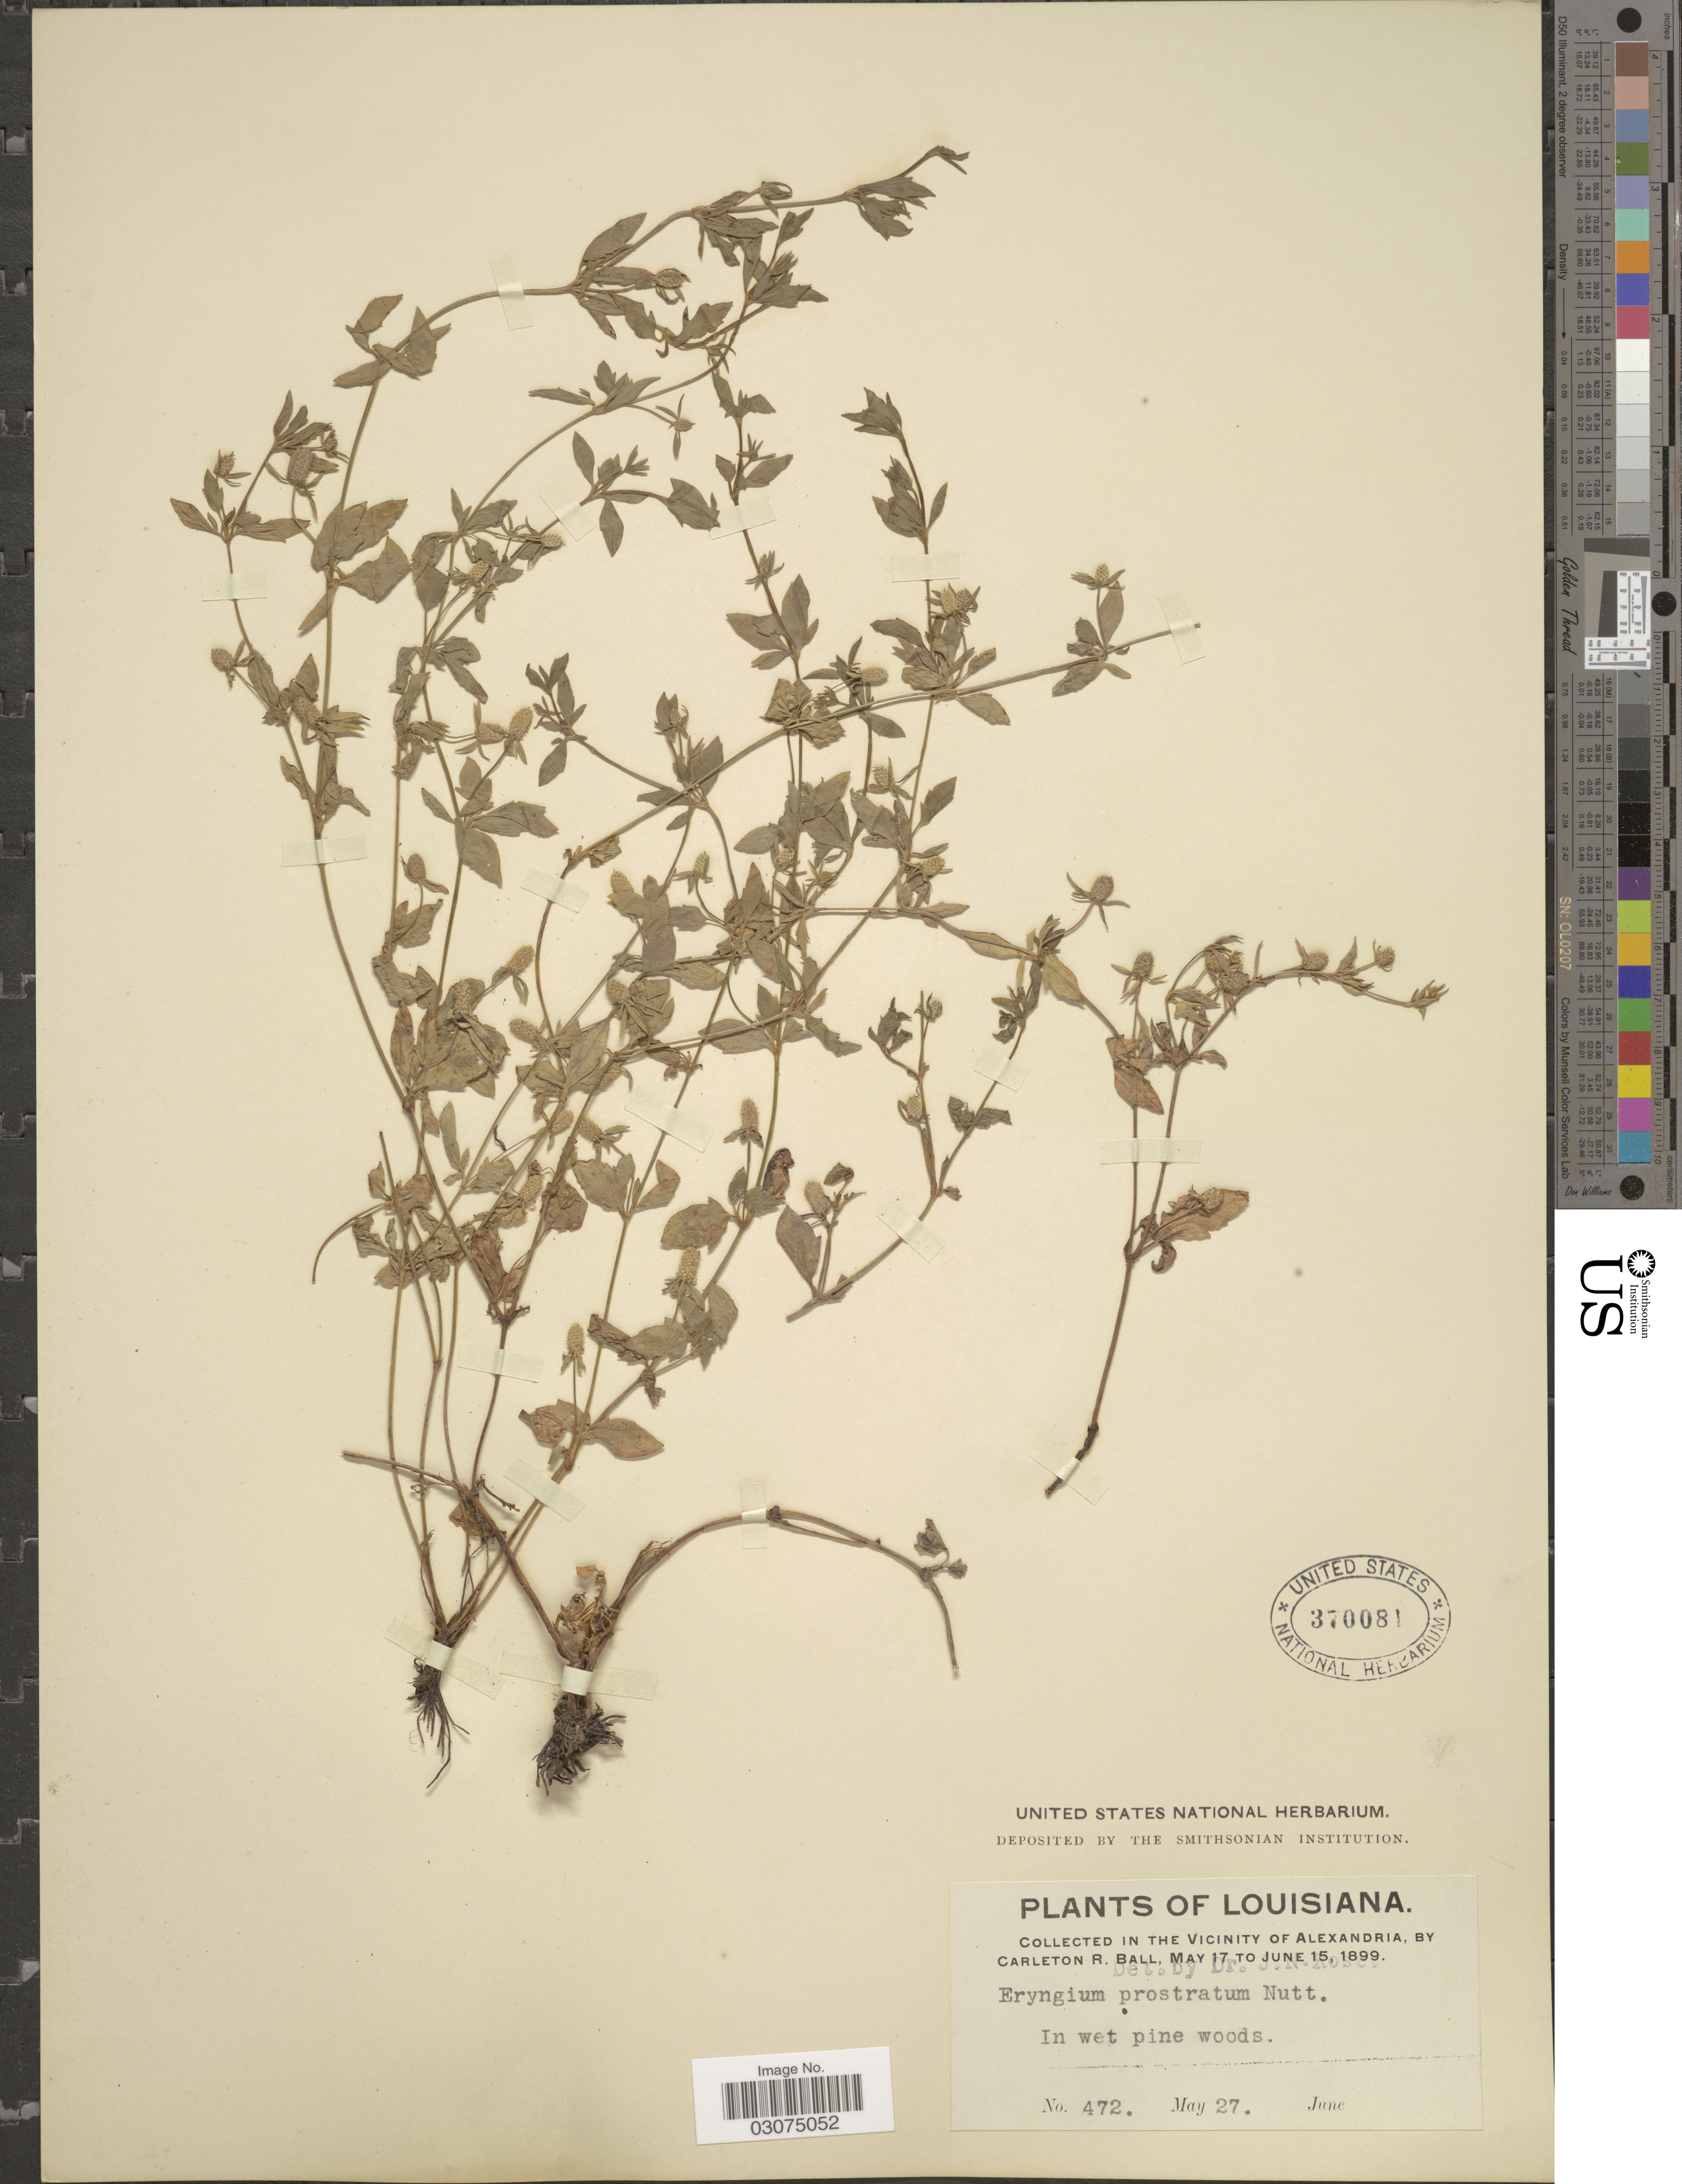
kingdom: Plantae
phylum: Tracheophyta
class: Magnoliopsida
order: Apiales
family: Apiaceae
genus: Eryngium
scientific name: Eryngium prostratum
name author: Nutt. ex DC.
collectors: C. R. Ball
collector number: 472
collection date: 1899-05-27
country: United States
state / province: Louisiana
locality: Vicinity of Alexandria.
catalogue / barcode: US 370081